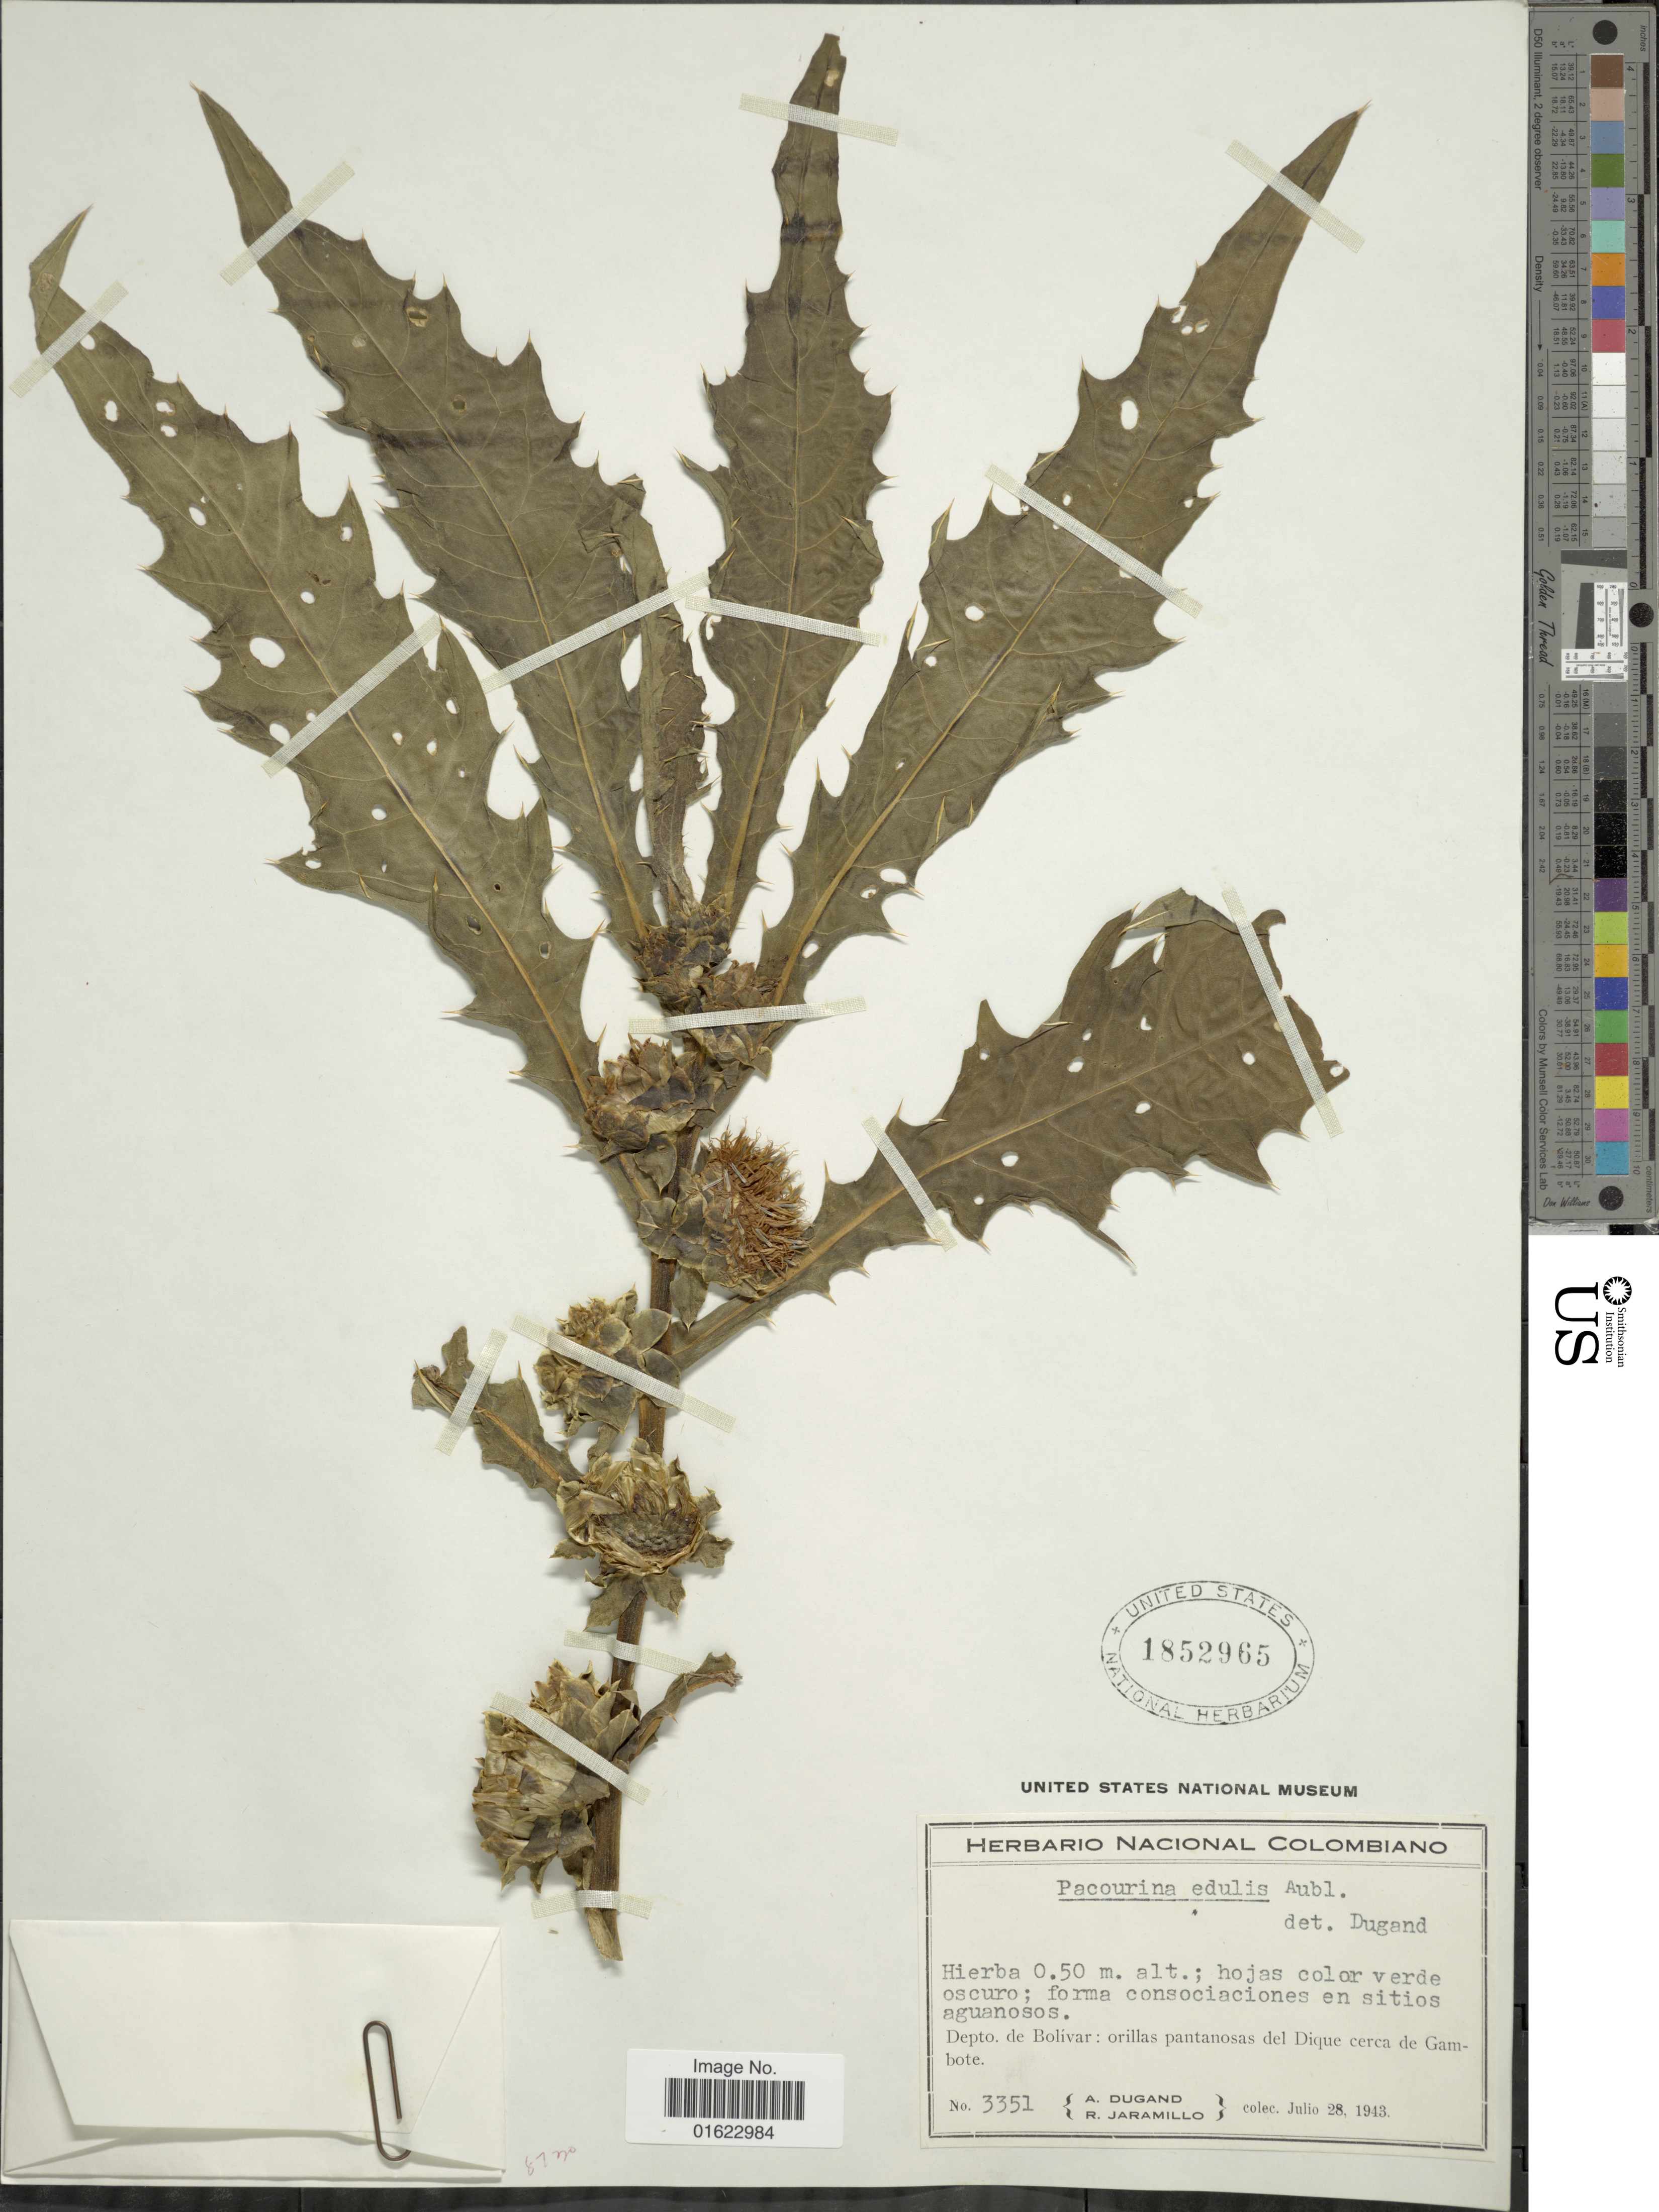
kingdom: Plantae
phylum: Tracheophyta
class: Magnoliopsida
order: Asterales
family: Asteraceae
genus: Pacourina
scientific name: Pacourina edulis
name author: Aubl.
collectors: A. Dugand & R. Jaramillo M.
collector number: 3351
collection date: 1943-07-28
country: Colombia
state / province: Bolívar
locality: Depto. de Bolivar: orillas pantanosas del Dique cerca de Gambote.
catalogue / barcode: US 1852965